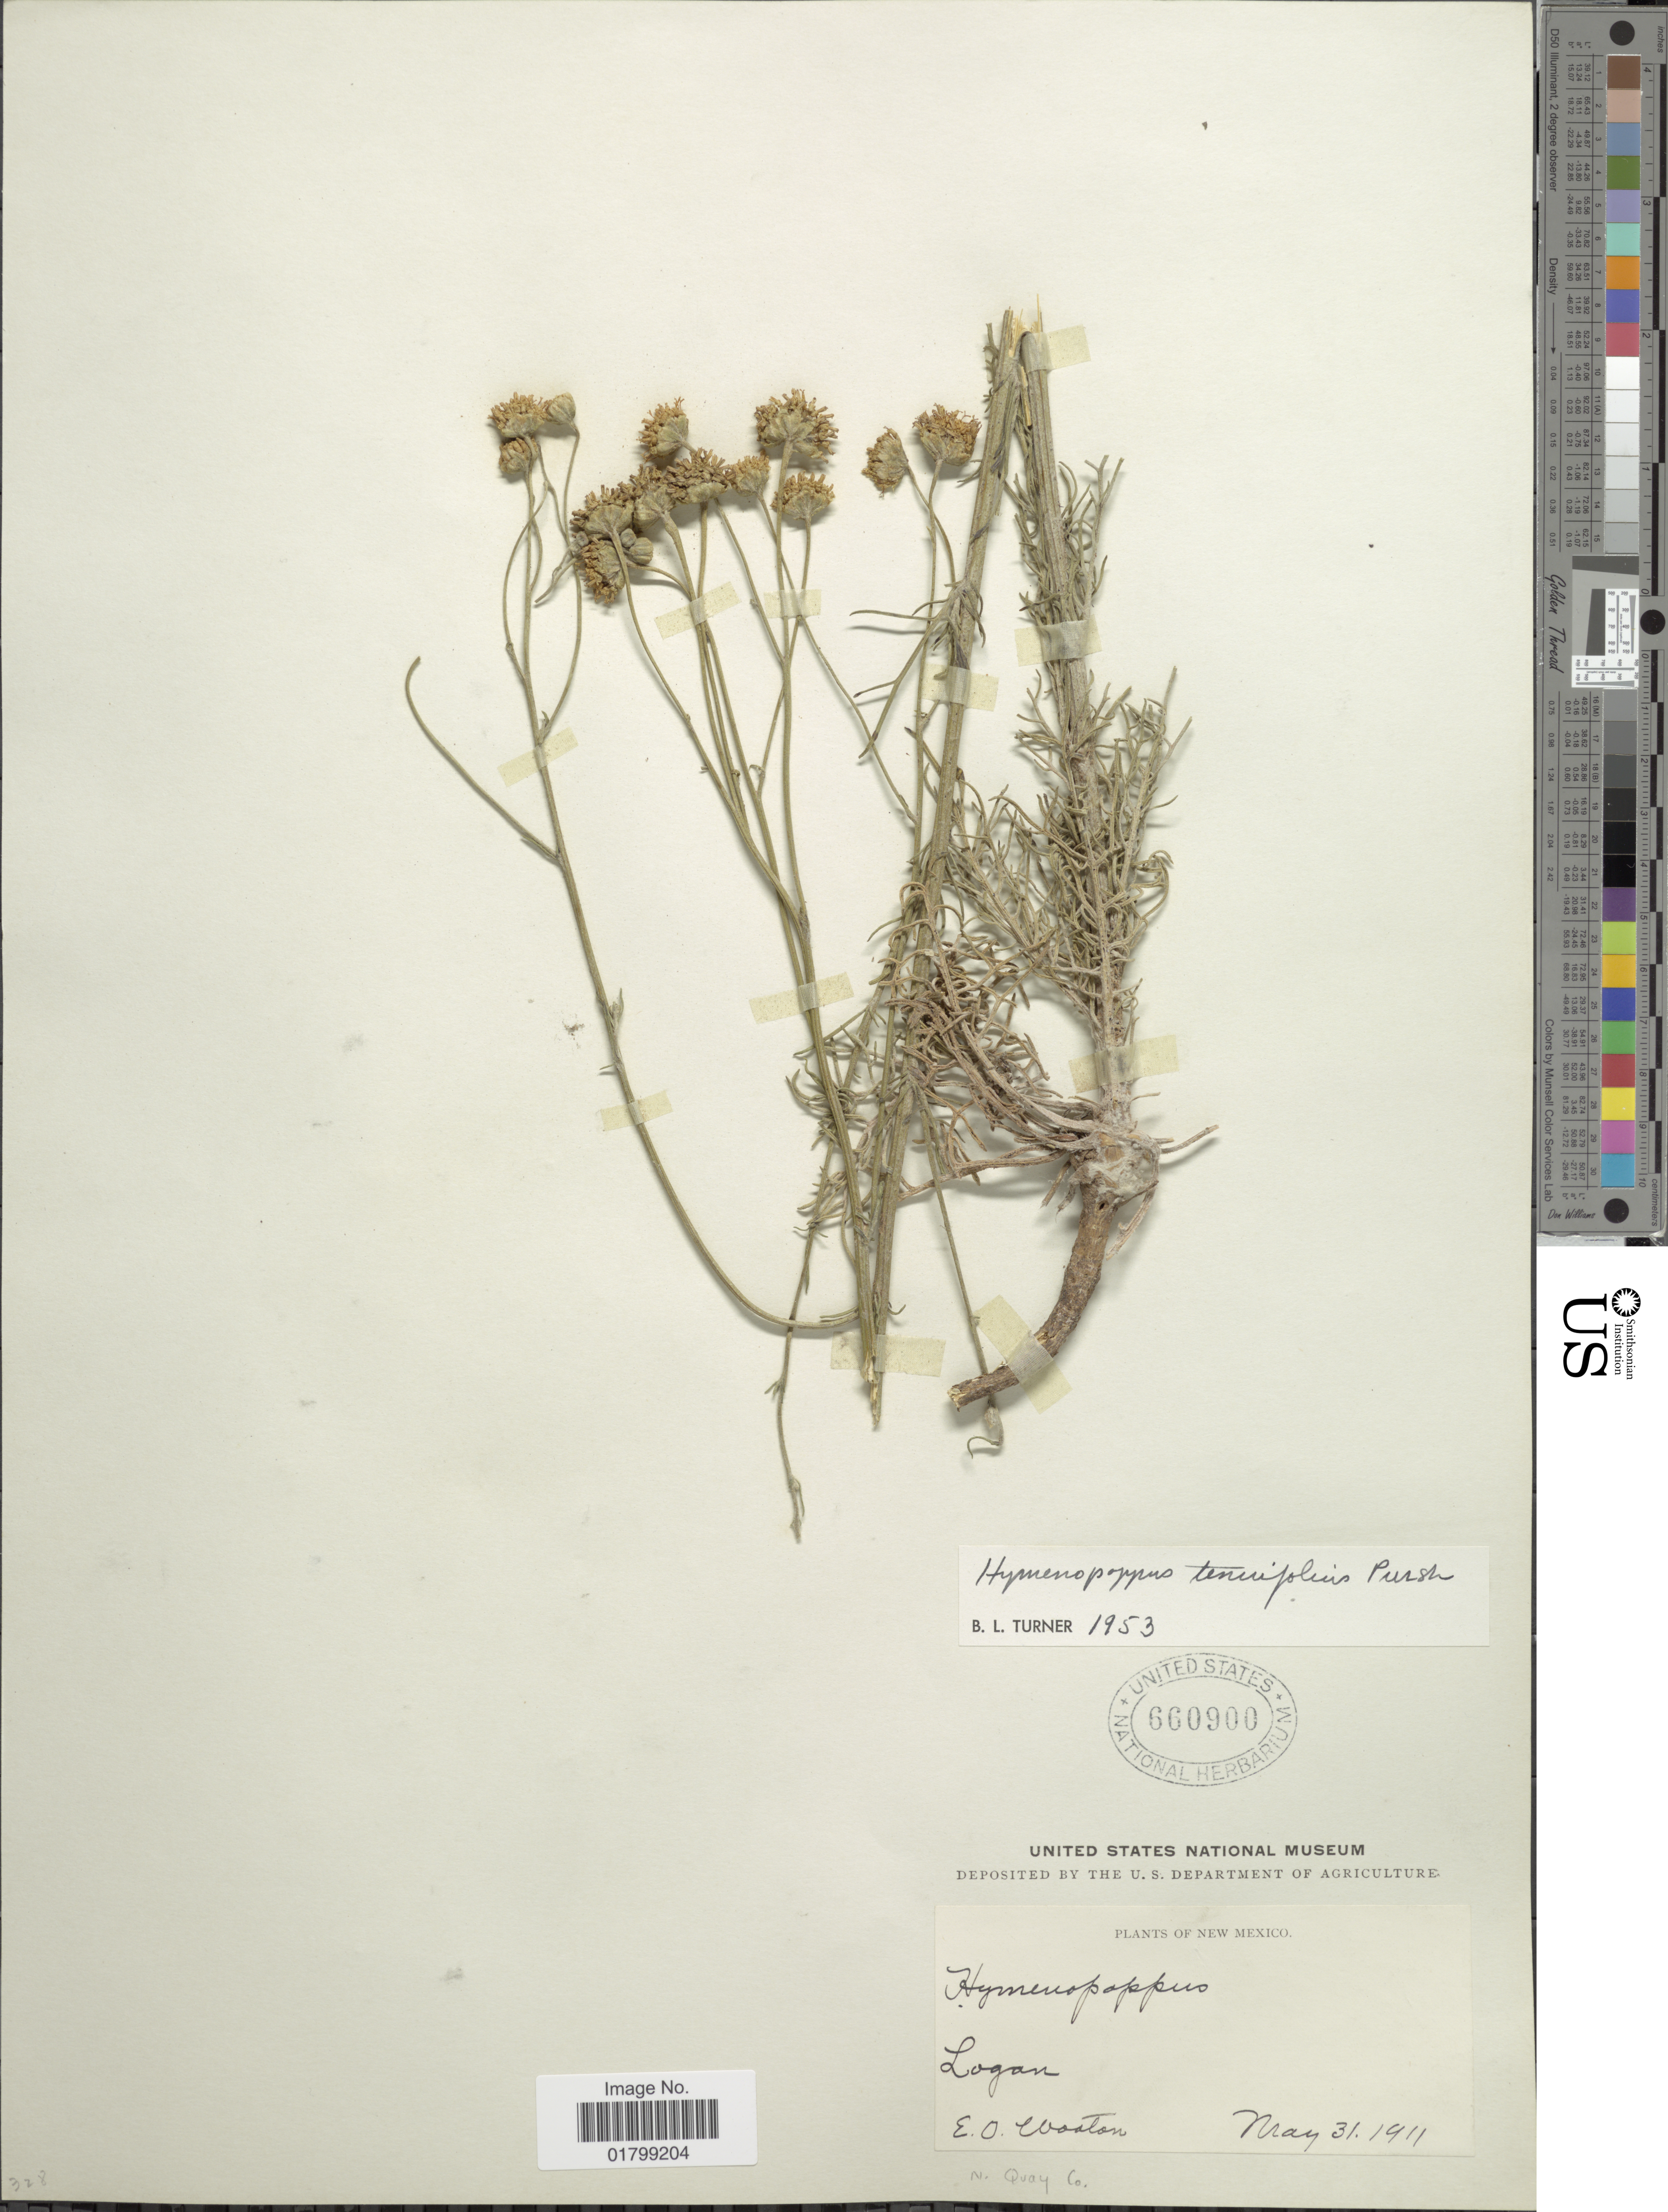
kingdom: Plantae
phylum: Tracheophyta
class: Magnoliopsida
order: Asterales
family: Asteraceae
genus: Hymenopappus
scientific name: Hymenopappus tenuifolius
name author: Pursh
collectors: E. O. Wooton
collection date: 1911-05-31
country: United States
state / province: New Mexico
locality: Logan, N. Quay Co.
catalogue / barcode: US 660900